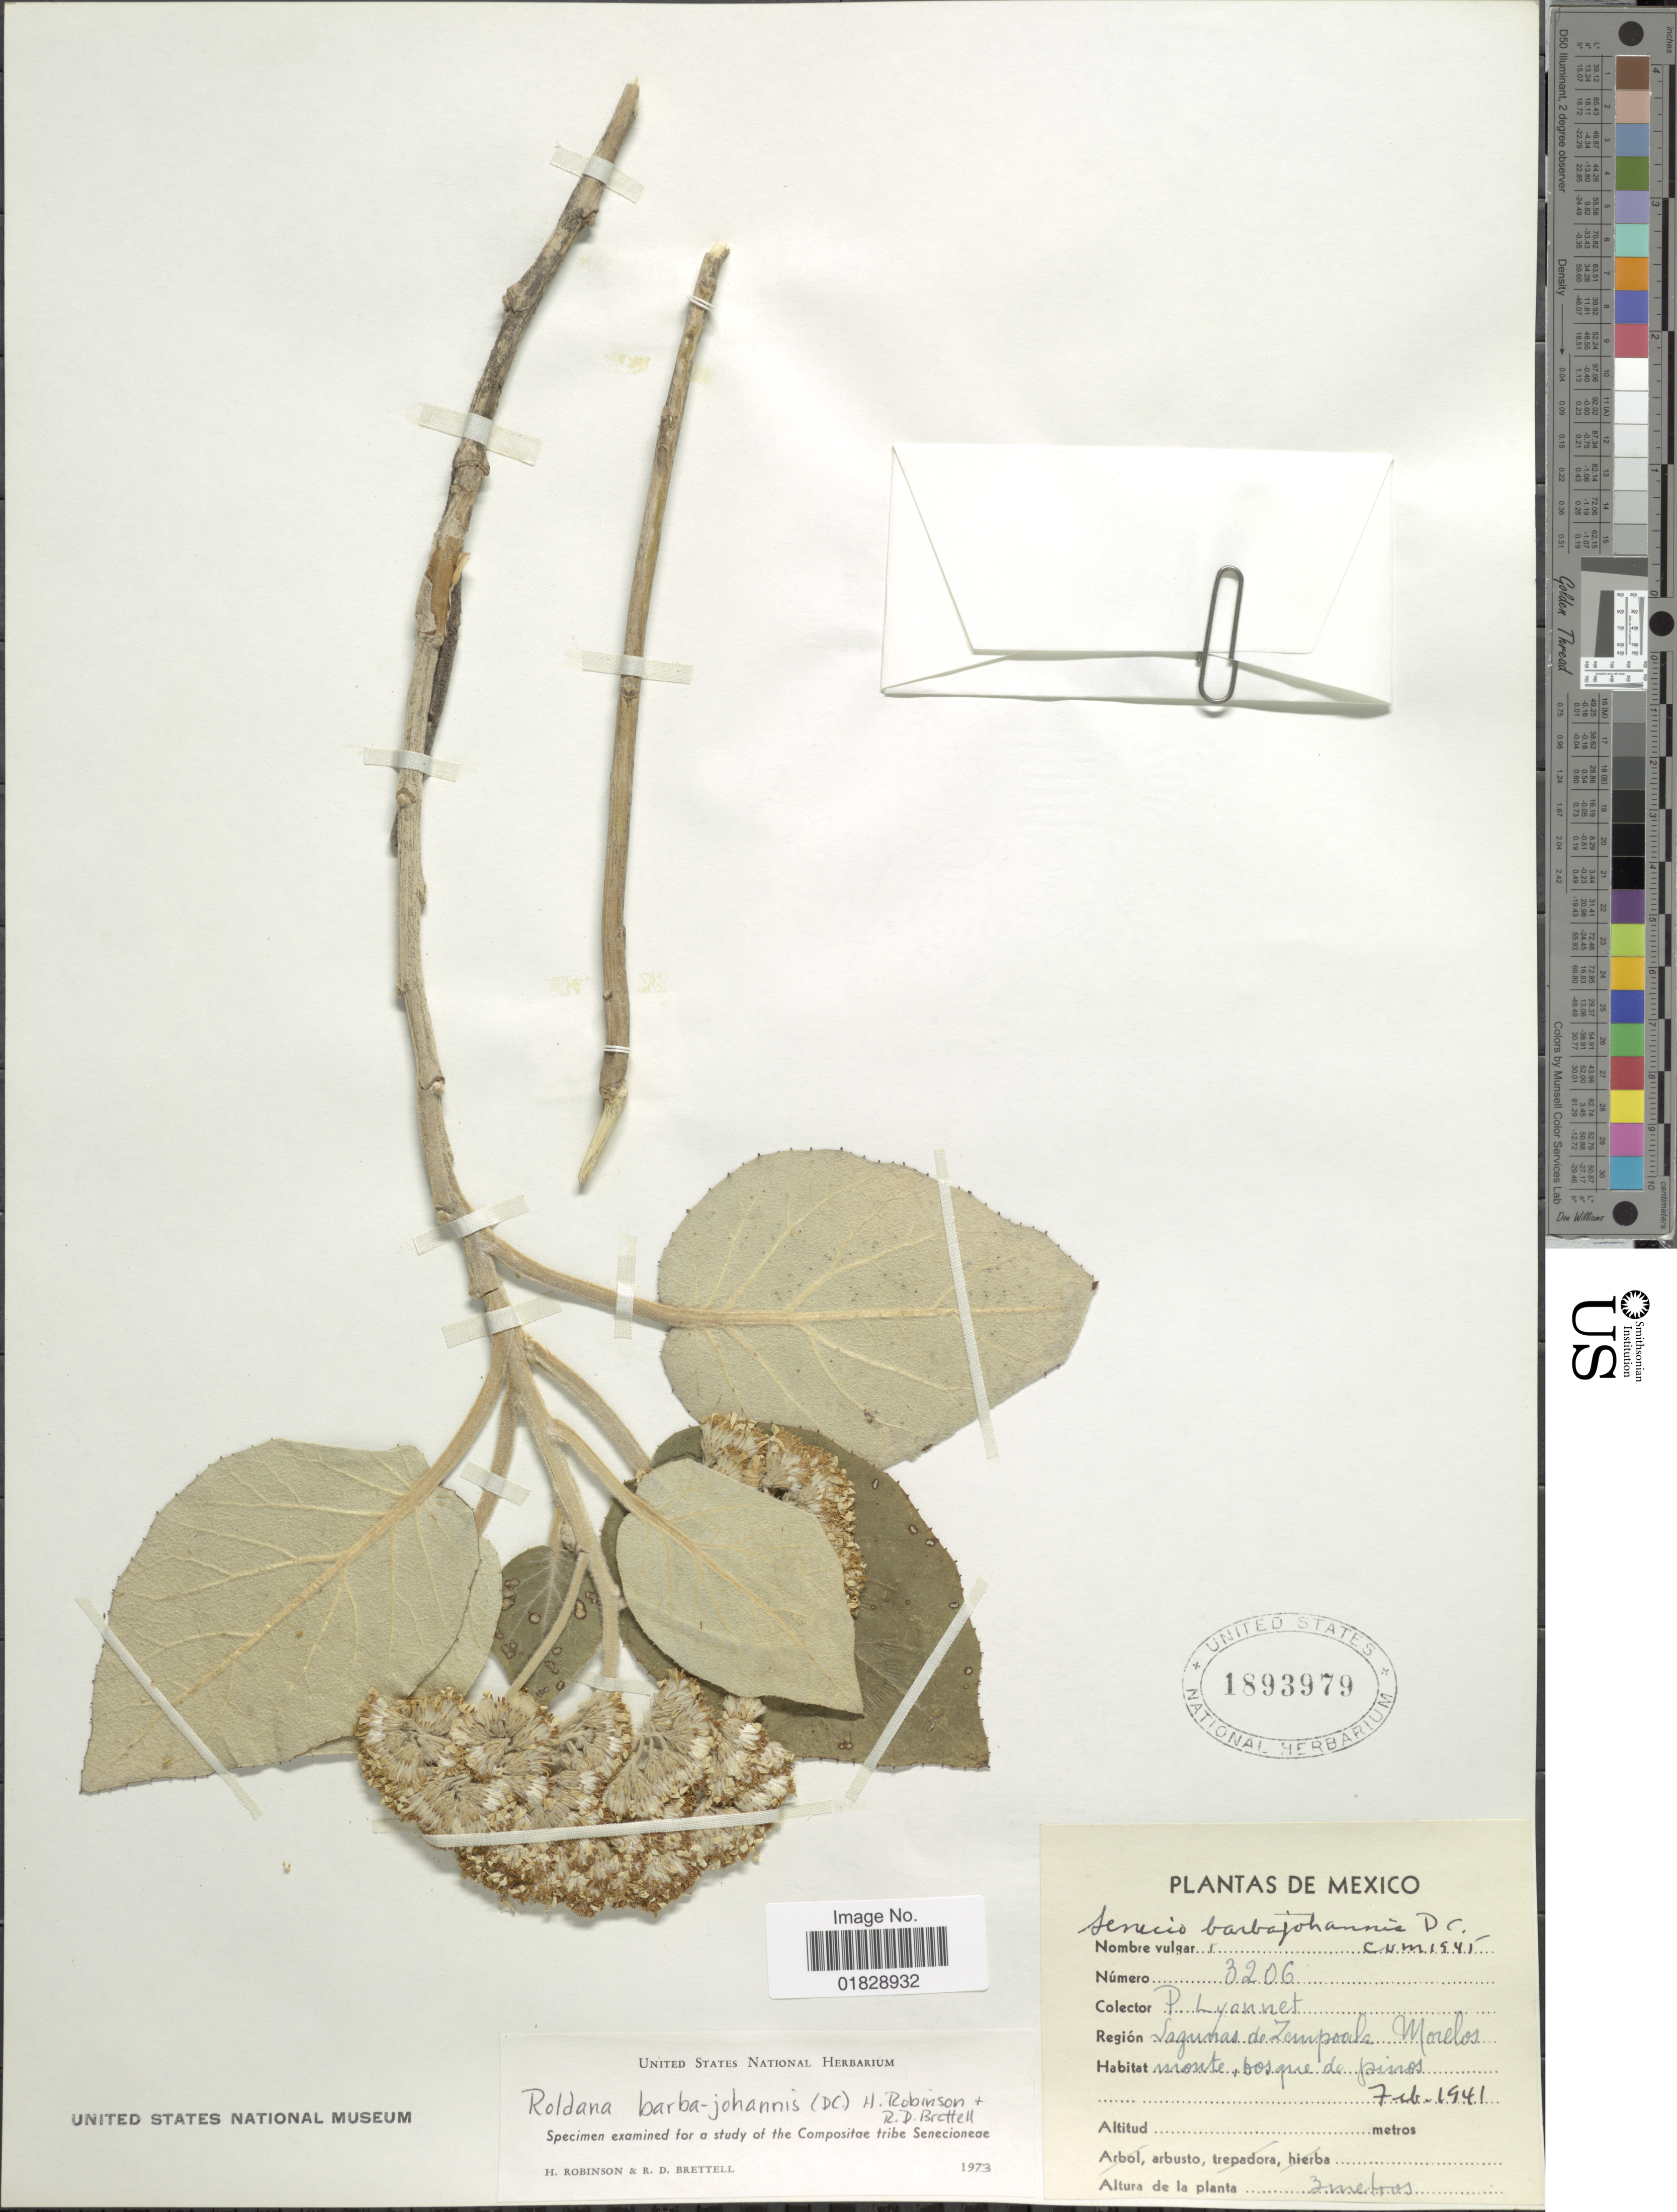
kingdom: Plantae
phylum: Tracheophyta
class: Magnoliopsida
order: Asterales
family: Asteraceae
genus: Roldana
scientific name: Roldana barba-johannis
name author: (DC.) H. Rob. & Brettell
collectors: P. Lyonnet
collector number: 3206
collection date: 1941-02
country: Mexico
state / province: Morelos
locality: Lagunas de Zempoala, Morelos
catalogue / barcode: US 1893979